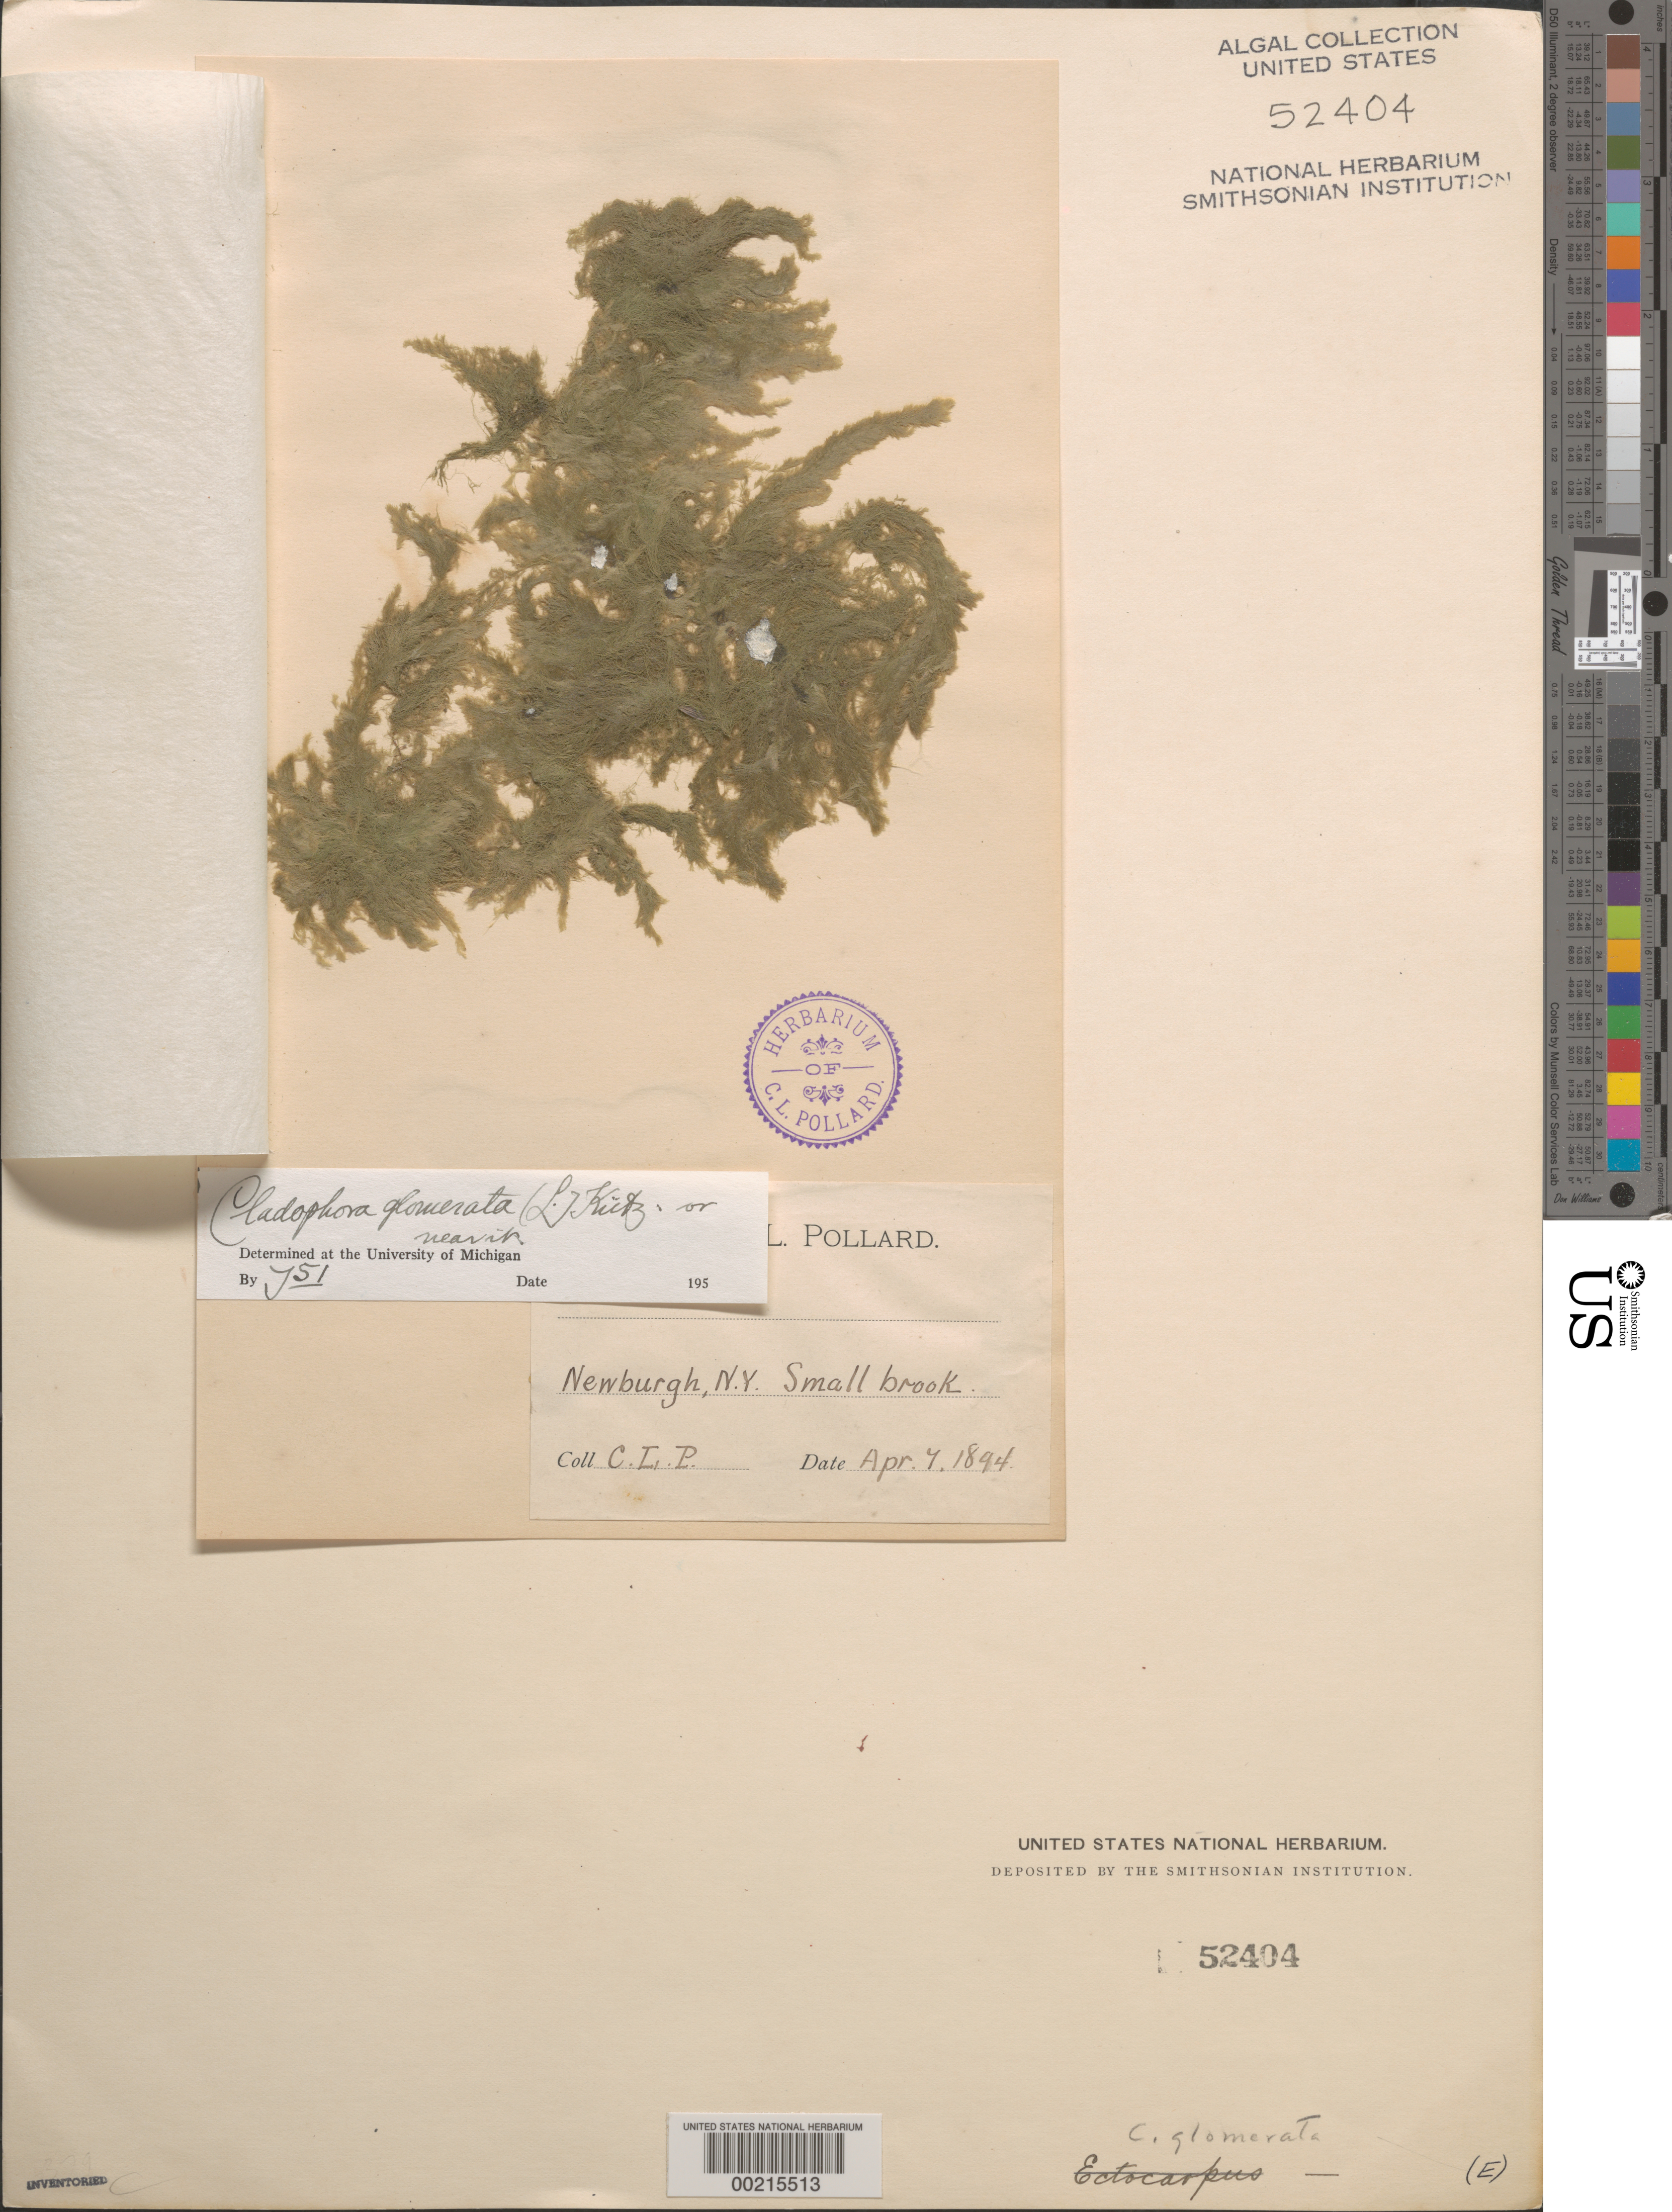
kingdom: Plantae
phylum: Chlorophyta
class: Ulvophyceae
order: Cladophorales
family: Cladophoraceae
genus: Cladophora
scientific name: Cladophora glomerata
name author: (L.) Kütz.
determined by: Taylor, William R.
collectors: C. L. Pollard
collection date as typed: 07 Apr 1894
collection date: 1894-04-07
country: United States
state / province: New York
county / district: Orange County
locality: Newburgh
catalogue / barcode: US 52404